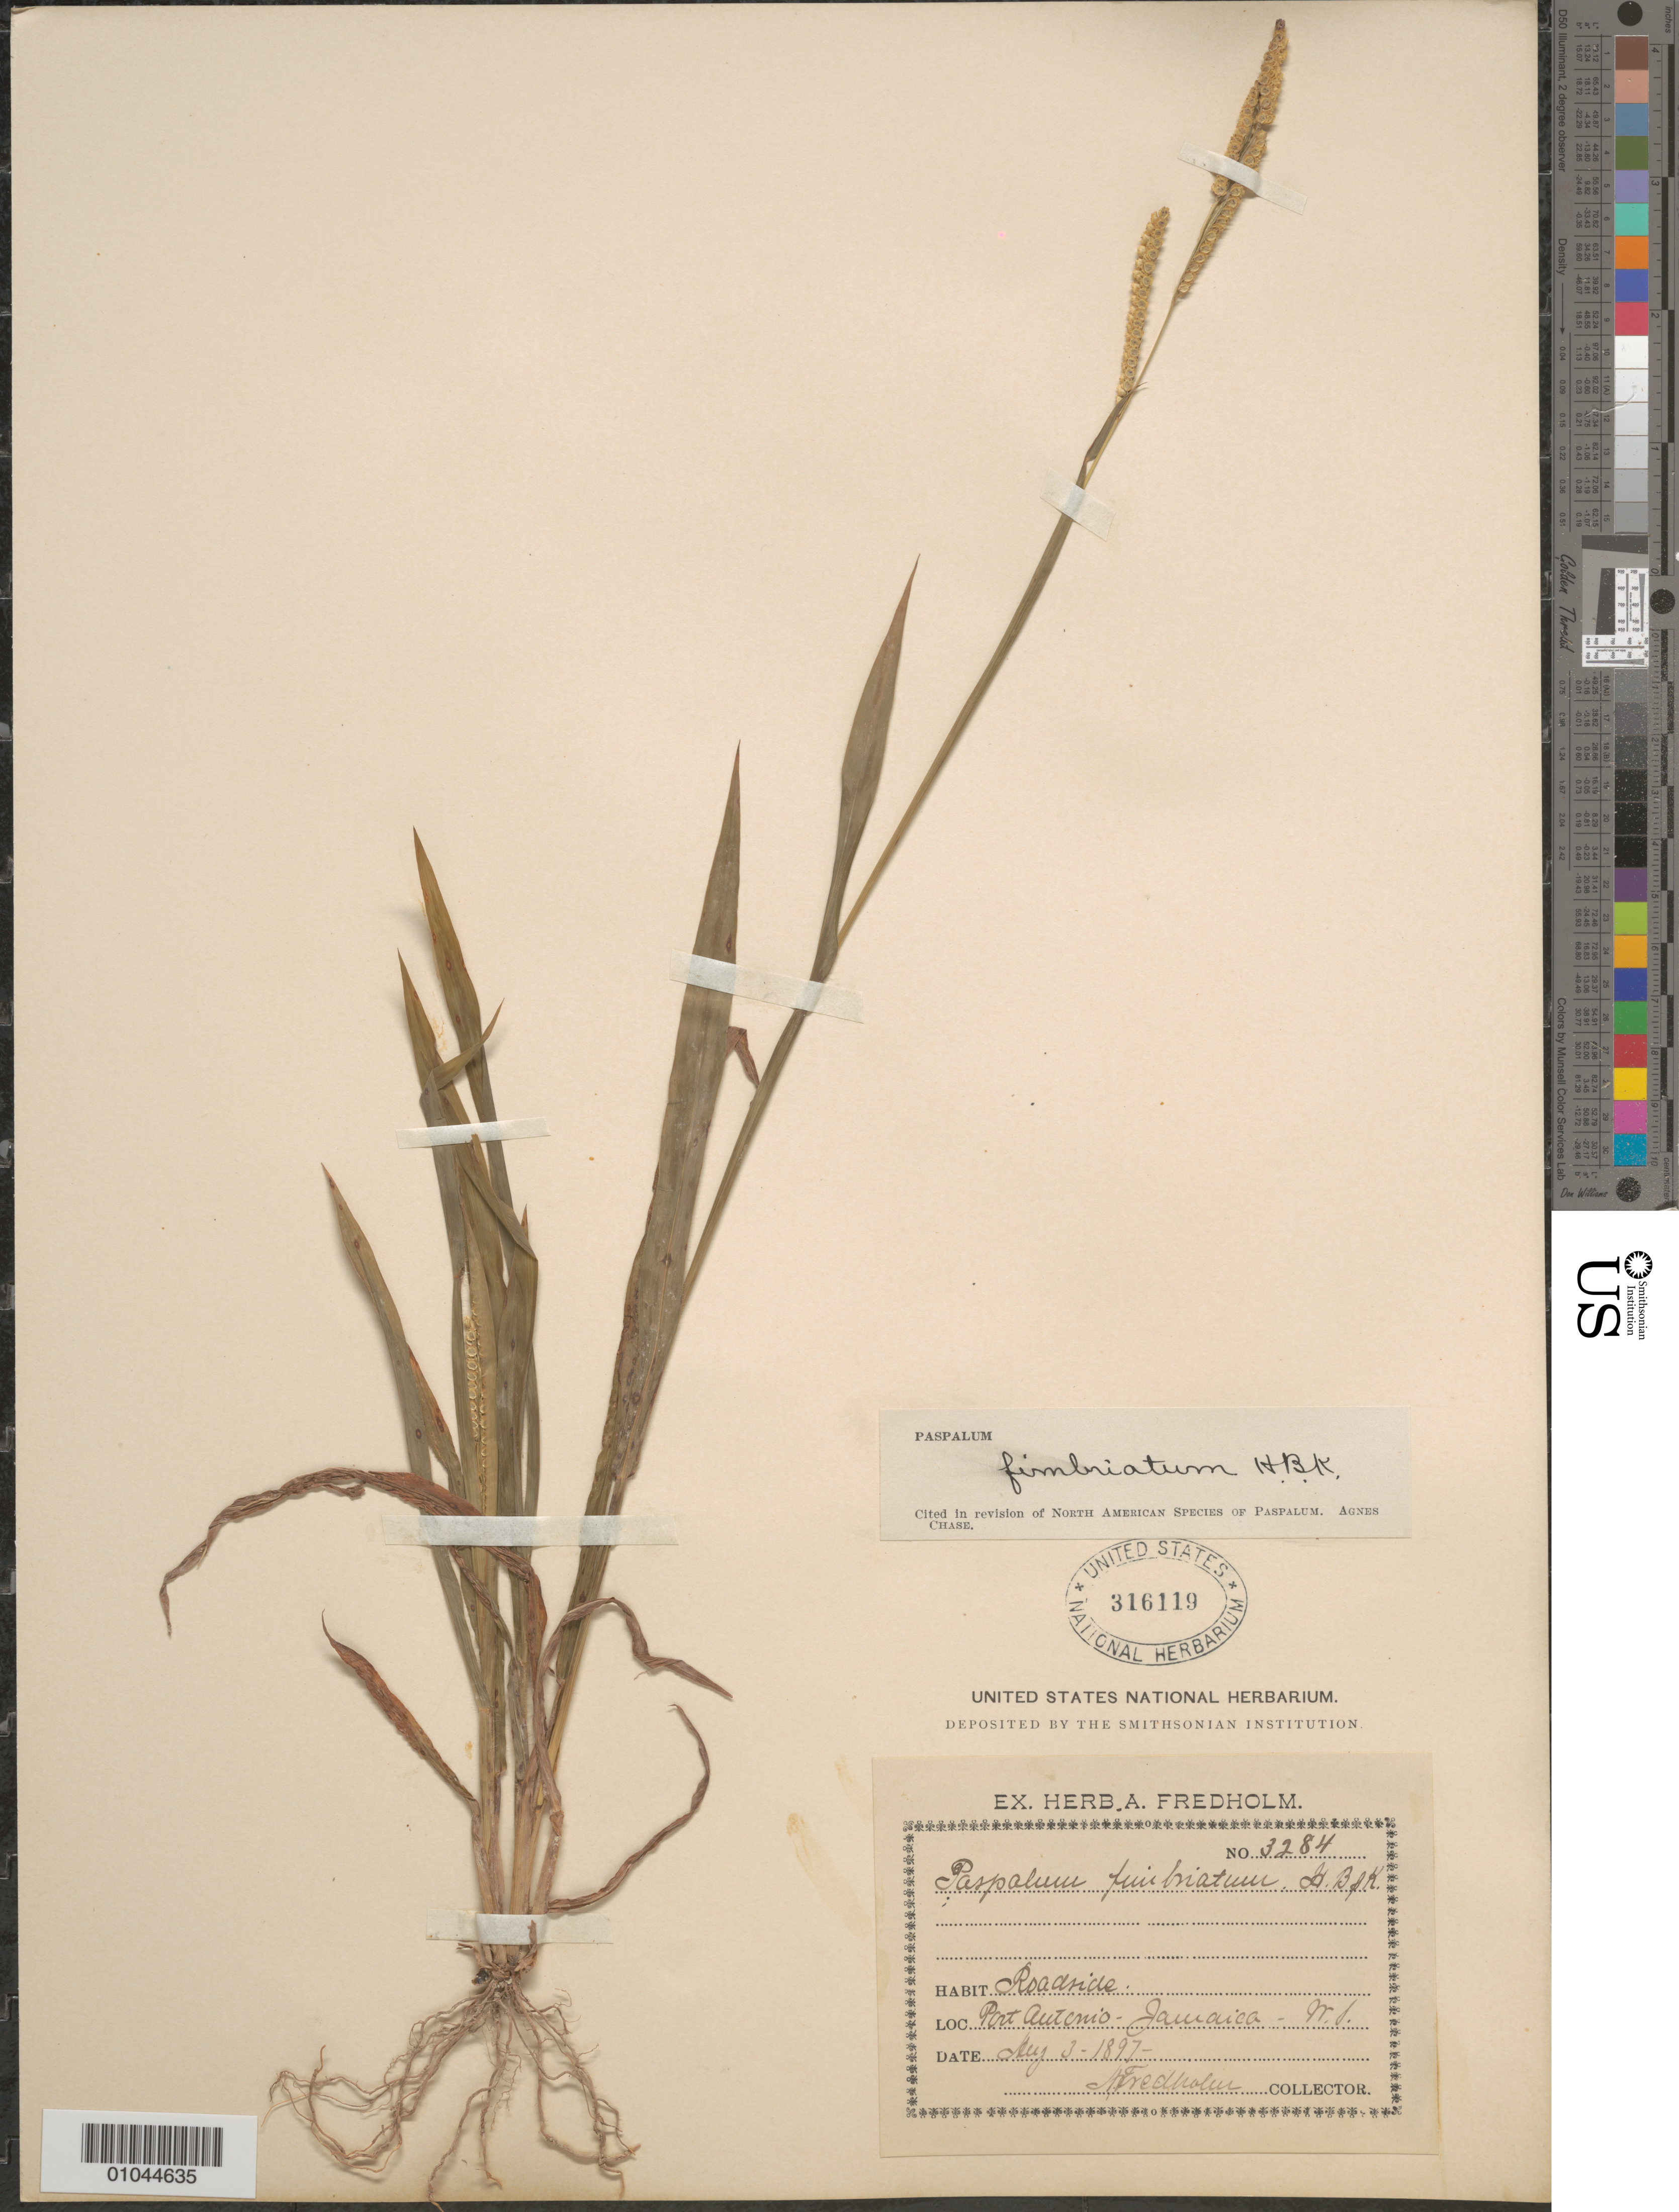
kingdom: Plantae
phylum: Tracheophyta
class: Liliopsida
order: Poales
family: Poaceae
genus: Paspalum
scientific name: Paspalum fimbriatum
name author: Kunth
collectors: A. Fredholm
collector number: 3284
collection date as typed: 03 Aug 1897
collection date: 1897-08-03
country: Jamaica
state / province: Portland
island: Jamaica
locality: Port Antonio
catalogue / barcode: US 316119